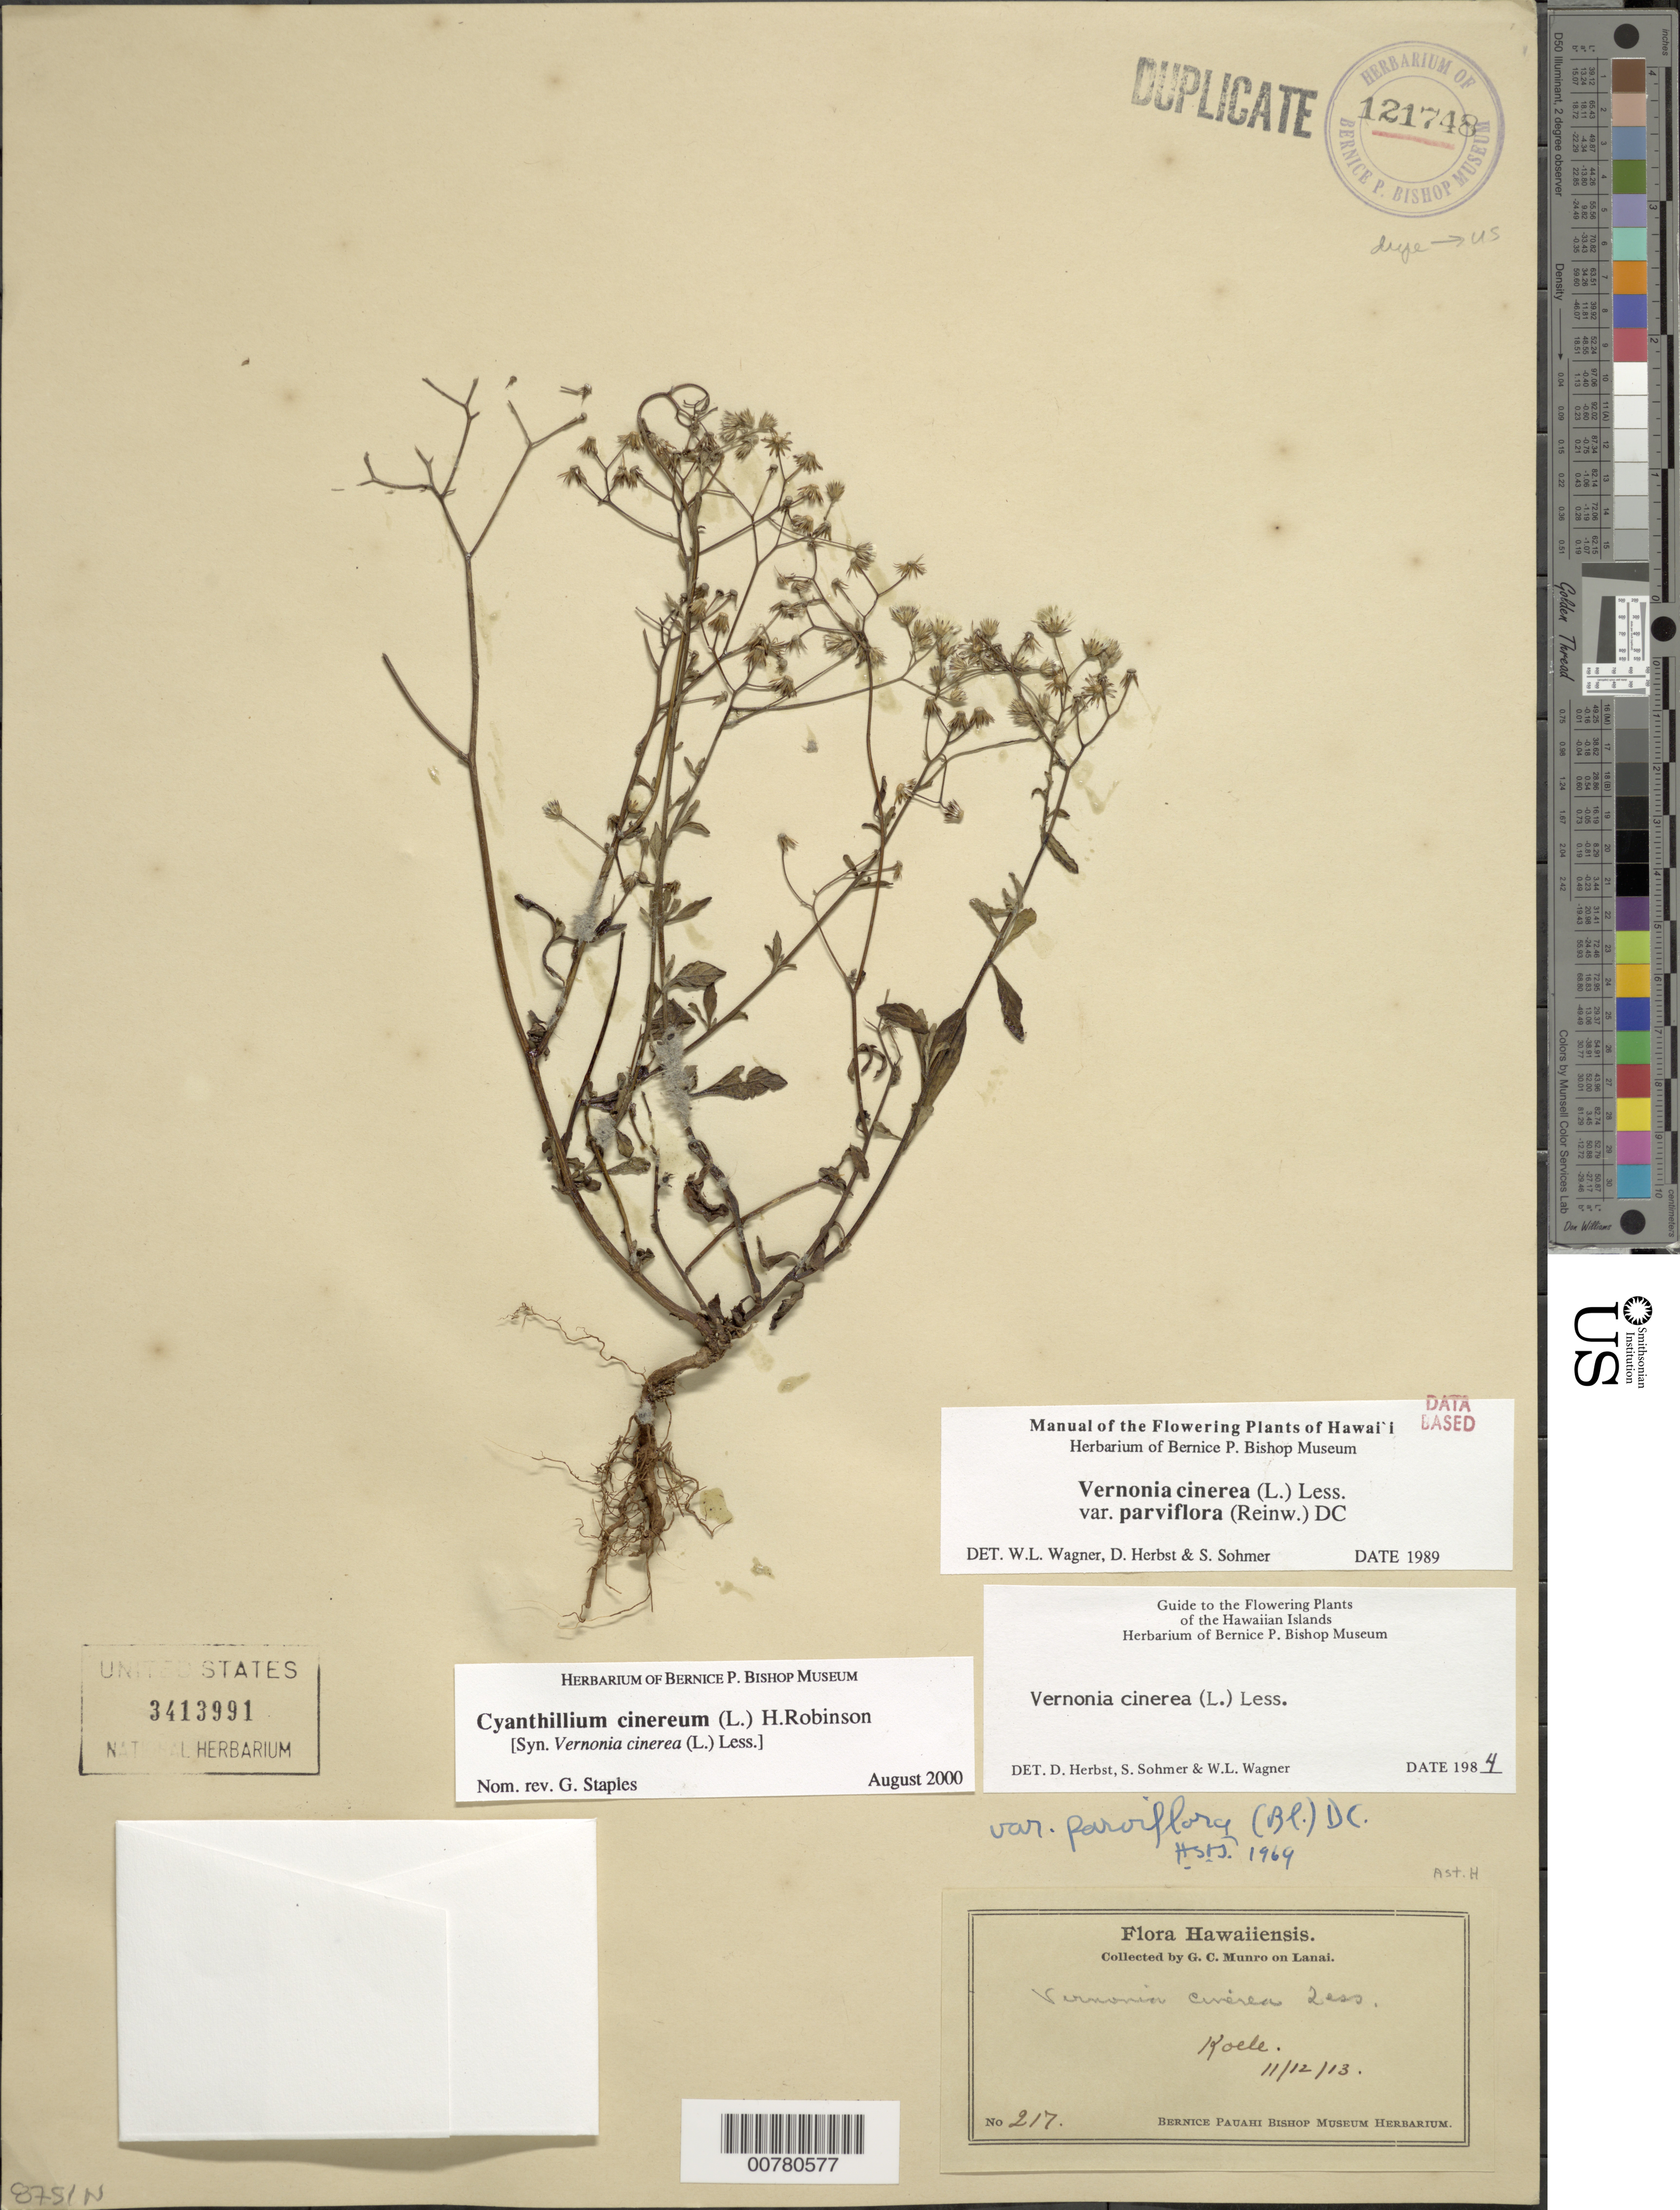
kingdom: Plantae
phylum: Tracheophyta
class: Magnoliopsida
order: Asterales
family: Asteraceae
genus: Cyanthillium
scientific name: Cyanthillium cinereum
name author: (L.) H. Rob.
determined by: Staples, G. W.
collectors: G. C. Munro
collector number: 217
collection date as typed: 12 Nov 1913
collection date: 1913-11-12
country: United States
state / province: Hawaii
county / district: Maui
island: Lana'i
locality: Koele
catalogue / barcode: US 3413991